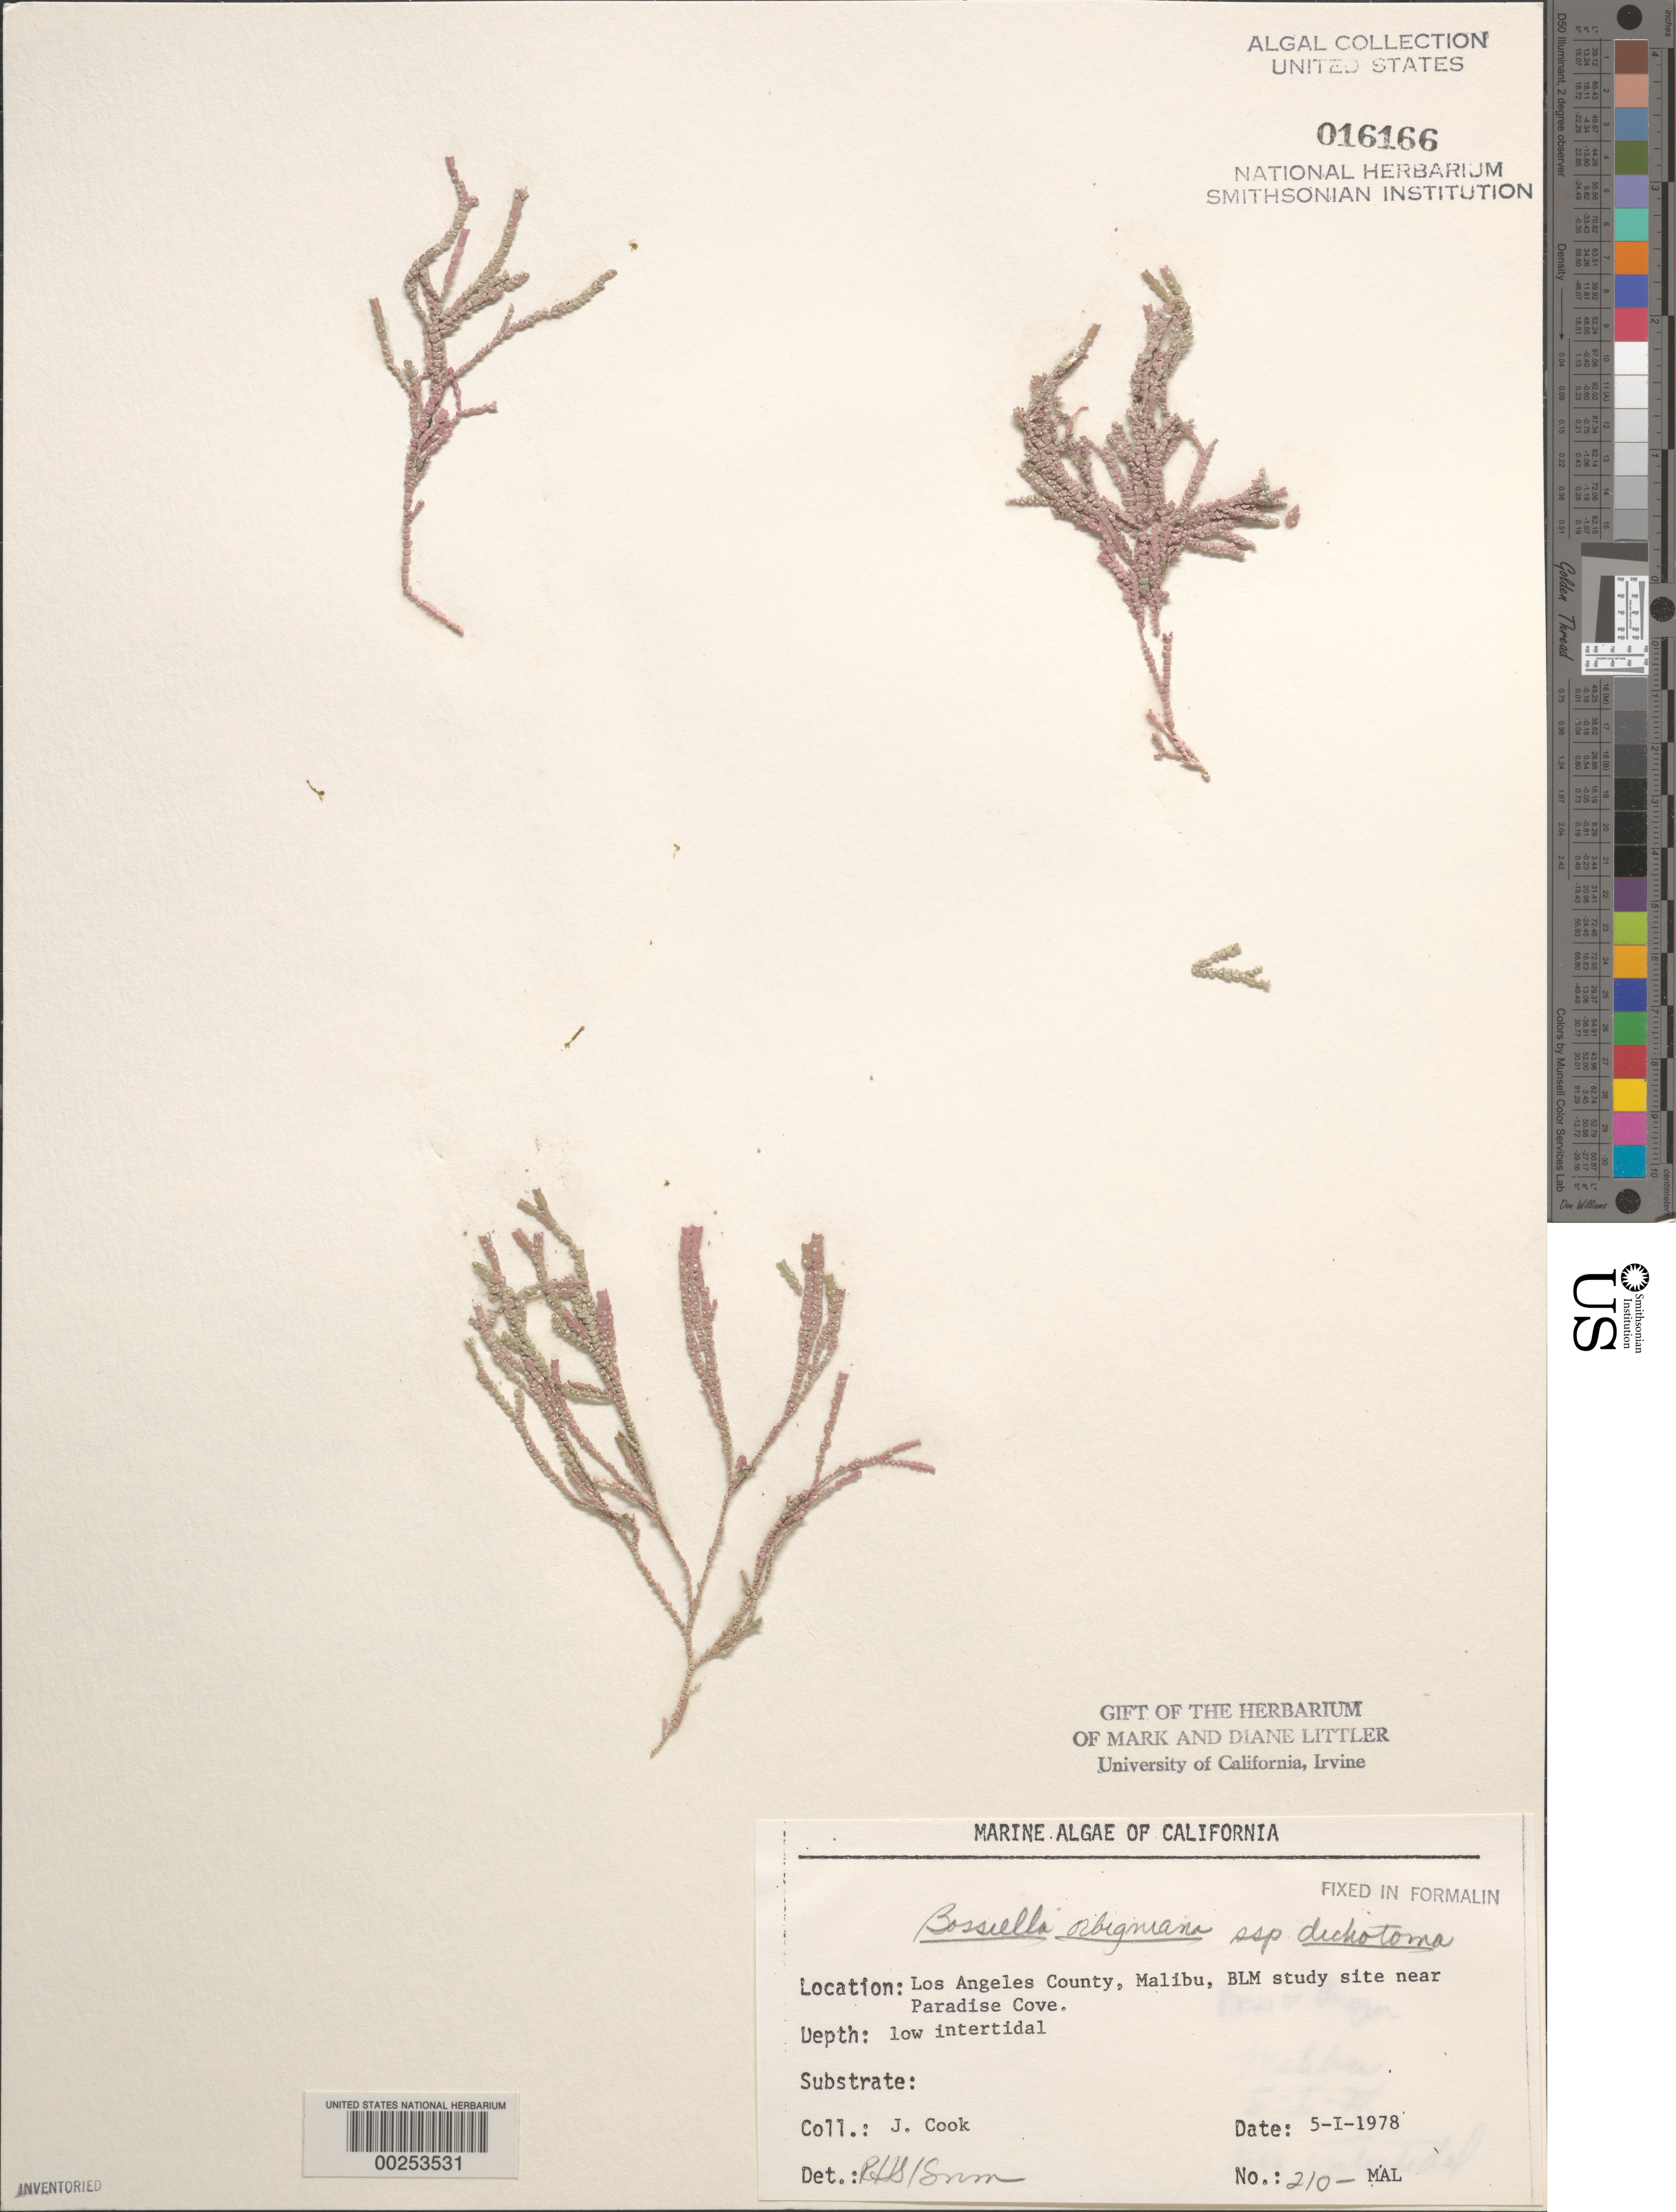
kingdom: Plantae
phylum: Rhodophyta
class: Florideophyceae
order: Corallinales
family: Corallinaceae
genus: Bossiella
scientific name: Bossiella orbigniana subsp. dichotoma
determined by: Sims, Robert H.; Murray, S. N.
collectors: J. Cook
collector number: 210-mal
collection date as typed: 05 Jan 1978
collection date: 1978-01-05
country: United States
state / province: California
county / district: Los Angeles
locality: Malibu, near Paradise Cove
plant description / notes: BLM-SOCALBIGHT Rocky Intertidal Survey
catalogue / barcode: US 16166